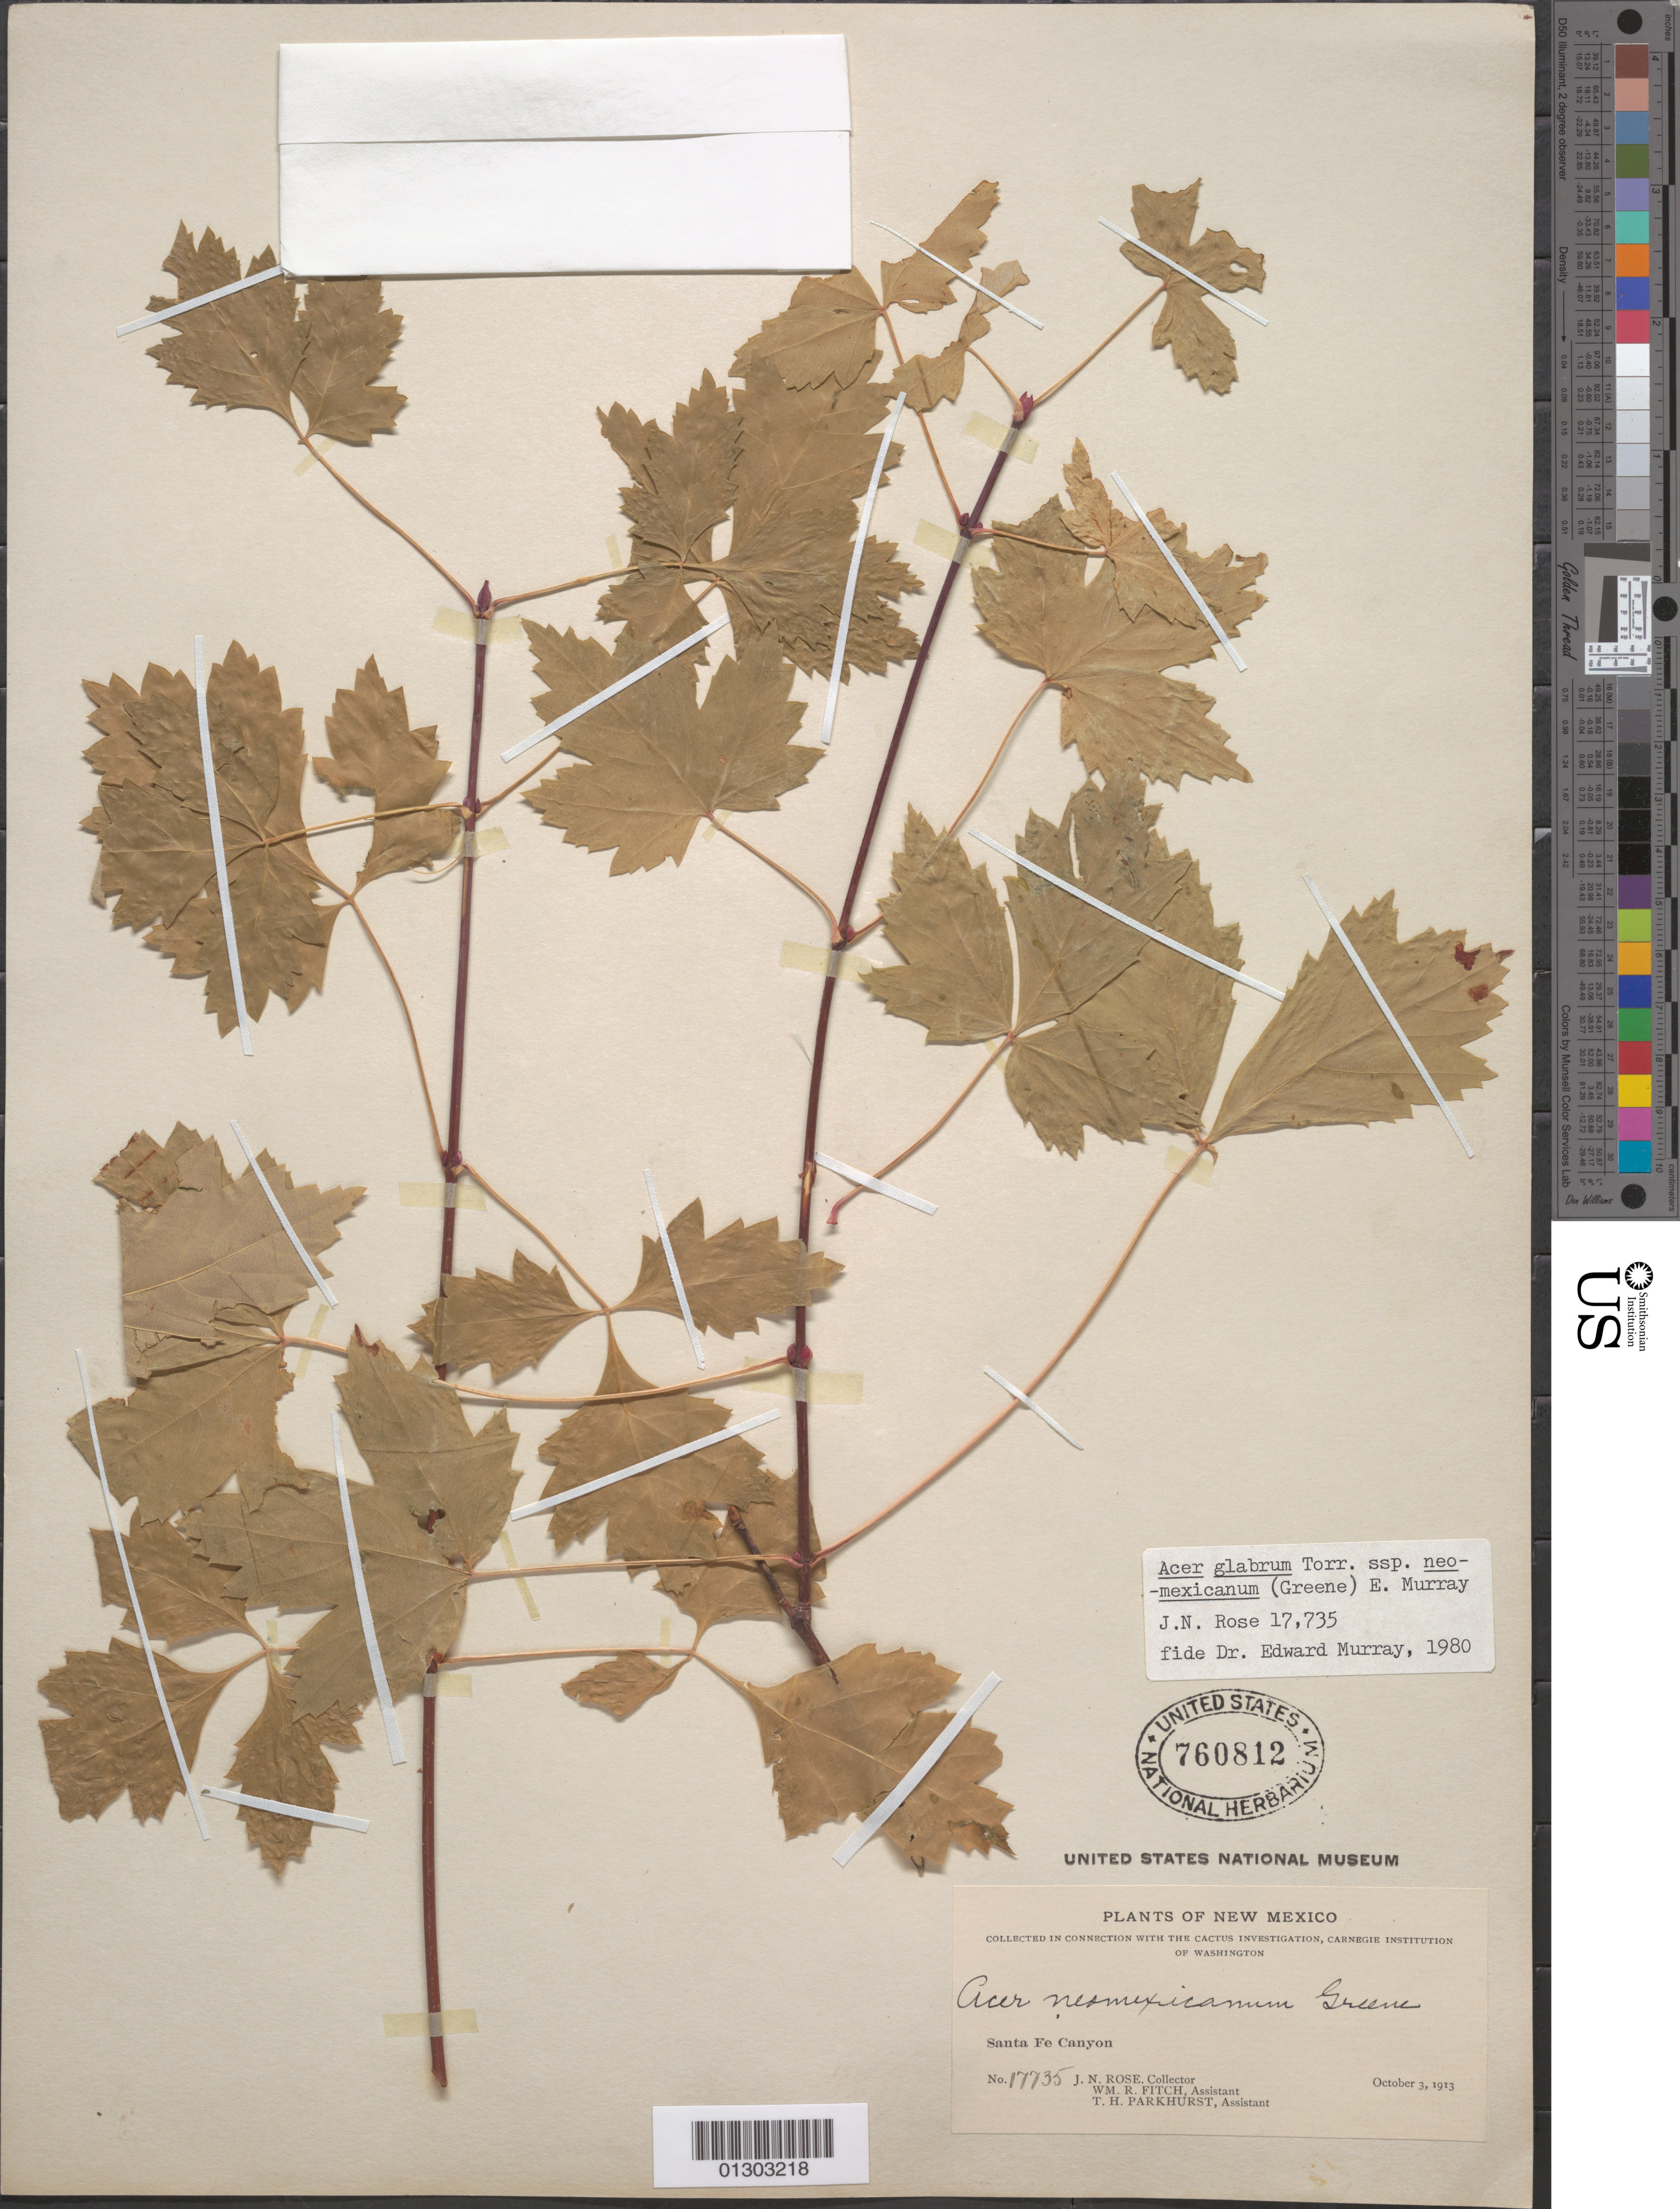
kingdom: Plantae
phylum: Tracheophyta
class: Magnoliopsida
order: Sapindales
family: Sapindaceae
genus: Acer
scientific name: Acer glabrum subsp. neomexicanum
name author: (Greene) A.E. Murray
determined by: Murray, Edward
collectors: J. N. Rose, W. R. Fitch & T. Parkhurst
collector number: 17735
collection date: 1913-10-03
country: United States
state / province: New Mexico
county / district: Santa Fe County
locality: Santa Fe County.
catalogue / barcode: US 760812